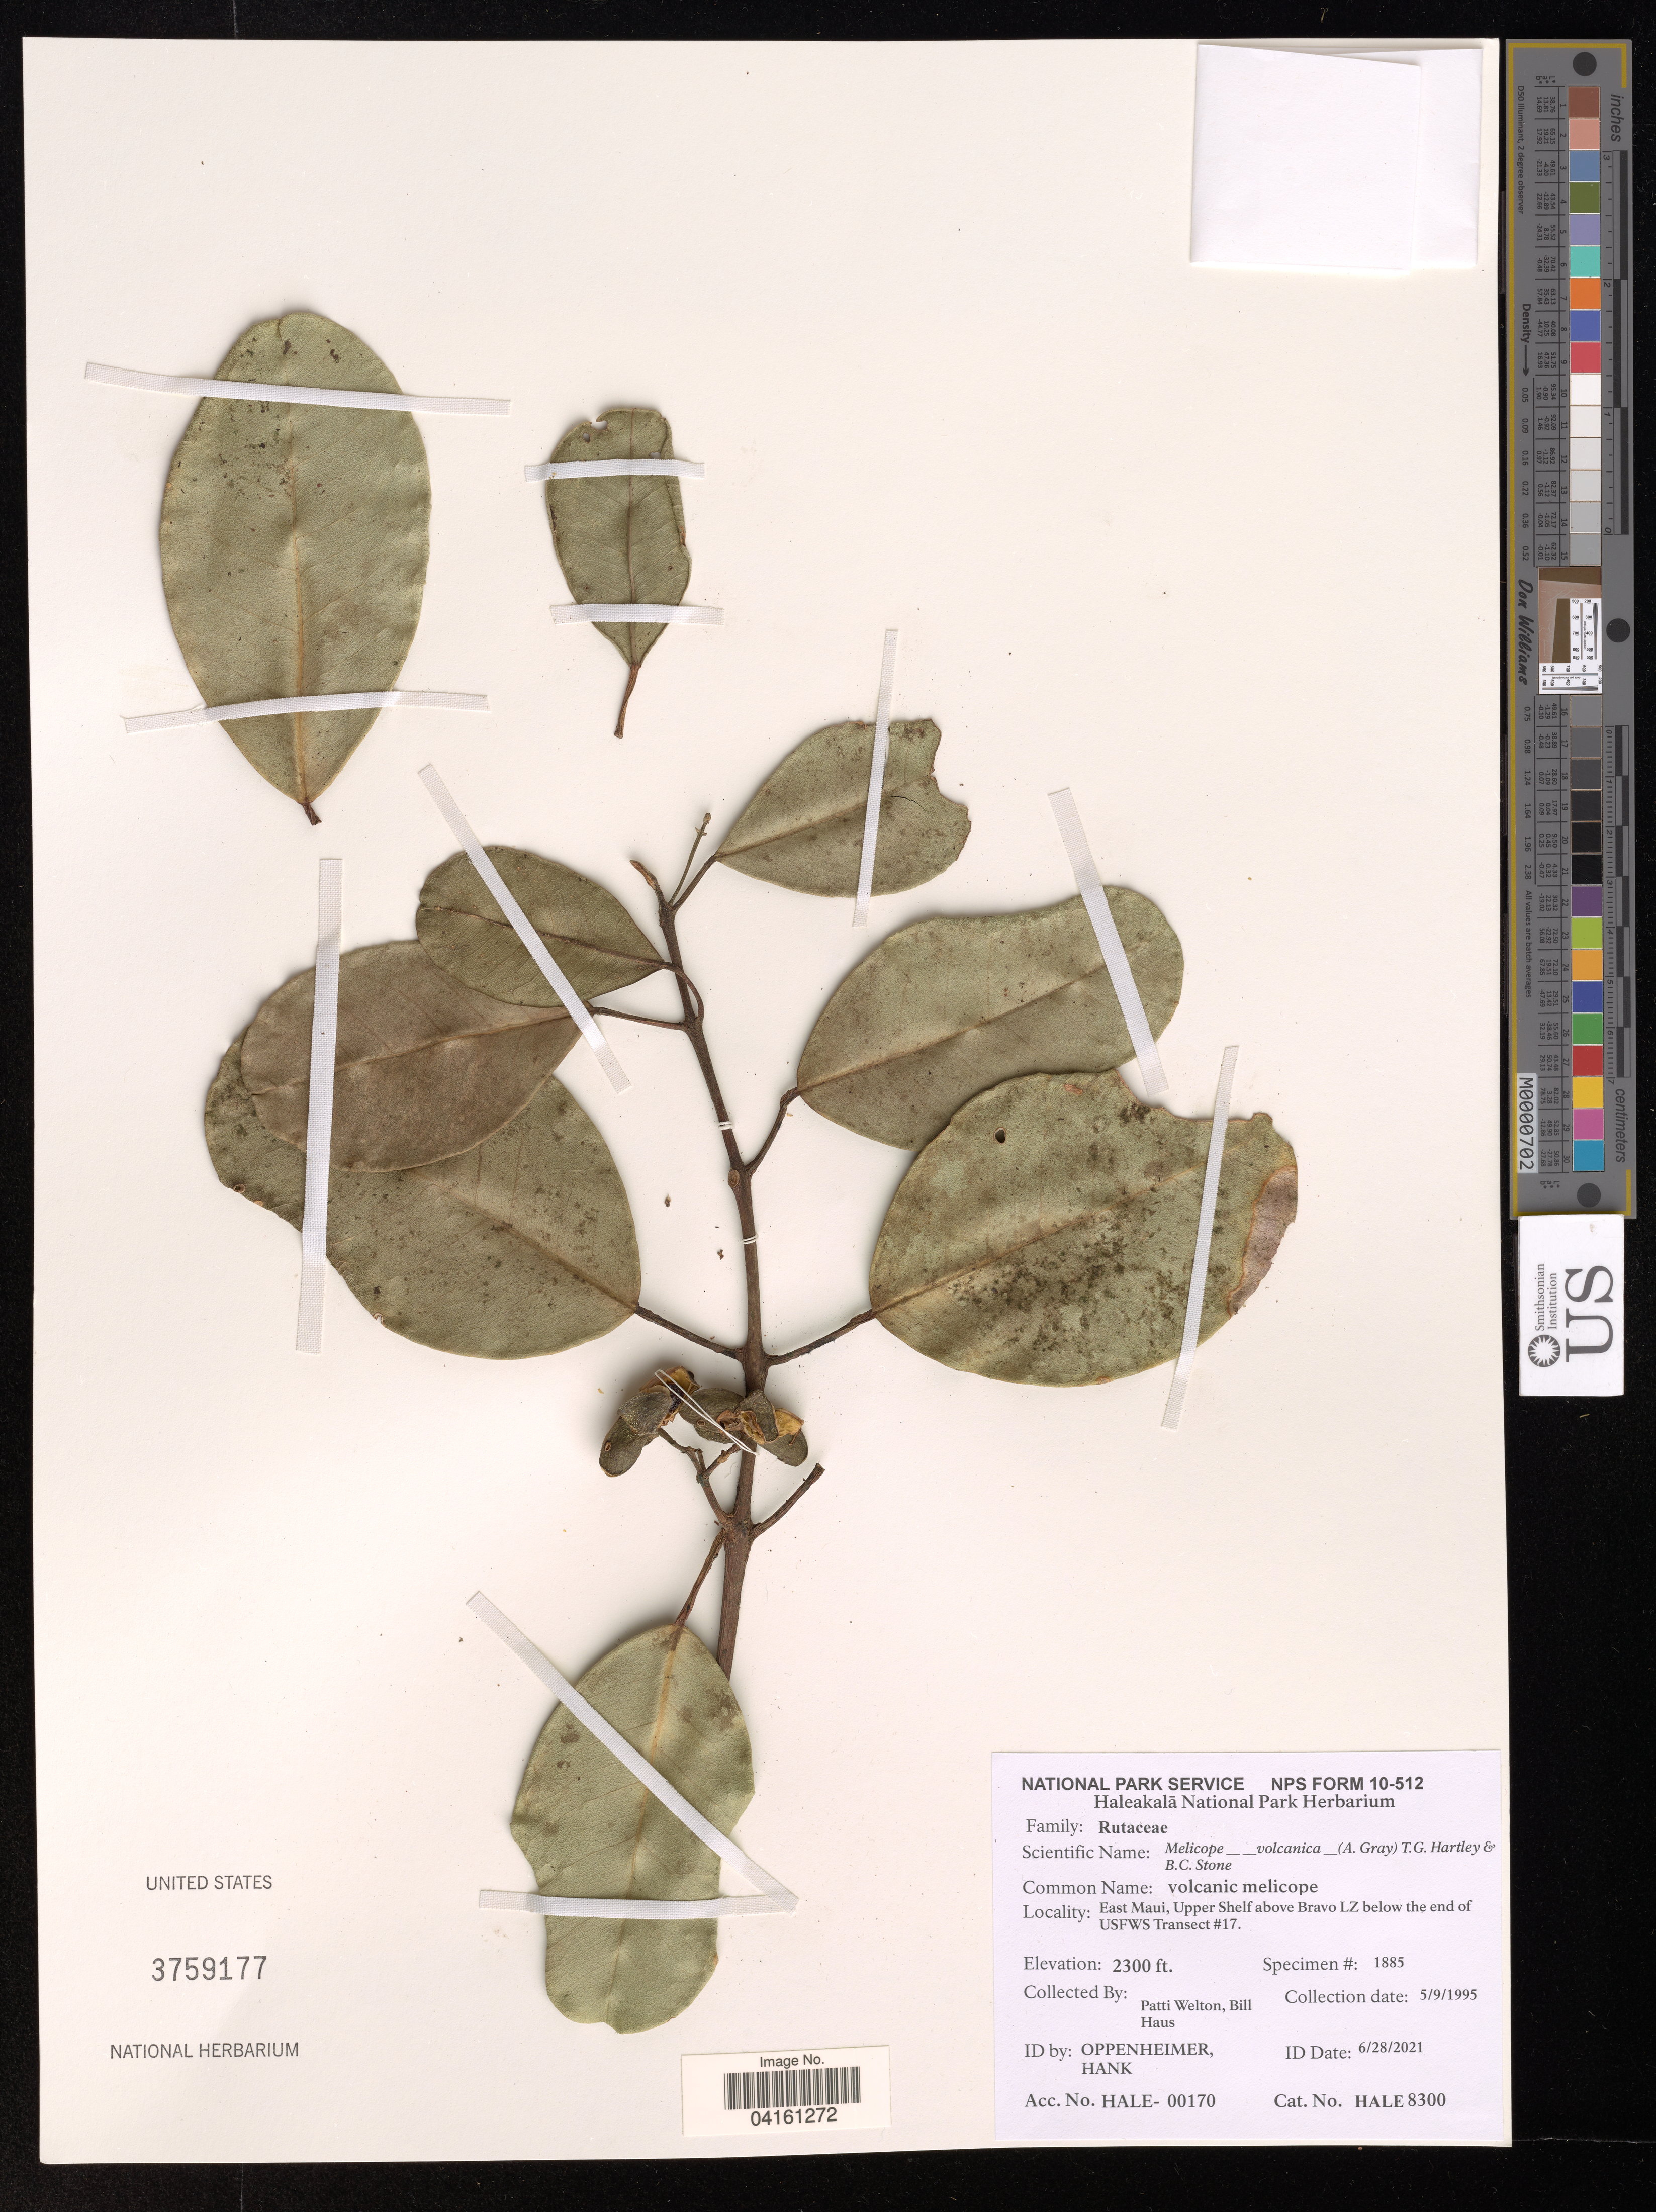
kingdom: Plantae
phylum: Tracheophyta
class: Magnoliopsida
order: Sapindales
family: Rutaceae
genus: Melicope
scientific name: Melicope volcanica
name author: (A. Gray) T.G. Hartley & B.C. Stone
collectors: P. Welton & B. Haus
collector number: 1885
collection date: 1995-05-09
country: United States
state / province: Hawaii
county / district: Maui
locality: East Maui, Upper Shelf above Bravo LZ below the end of USFWS Transect #17.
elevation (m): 701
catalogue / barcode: US 3759177